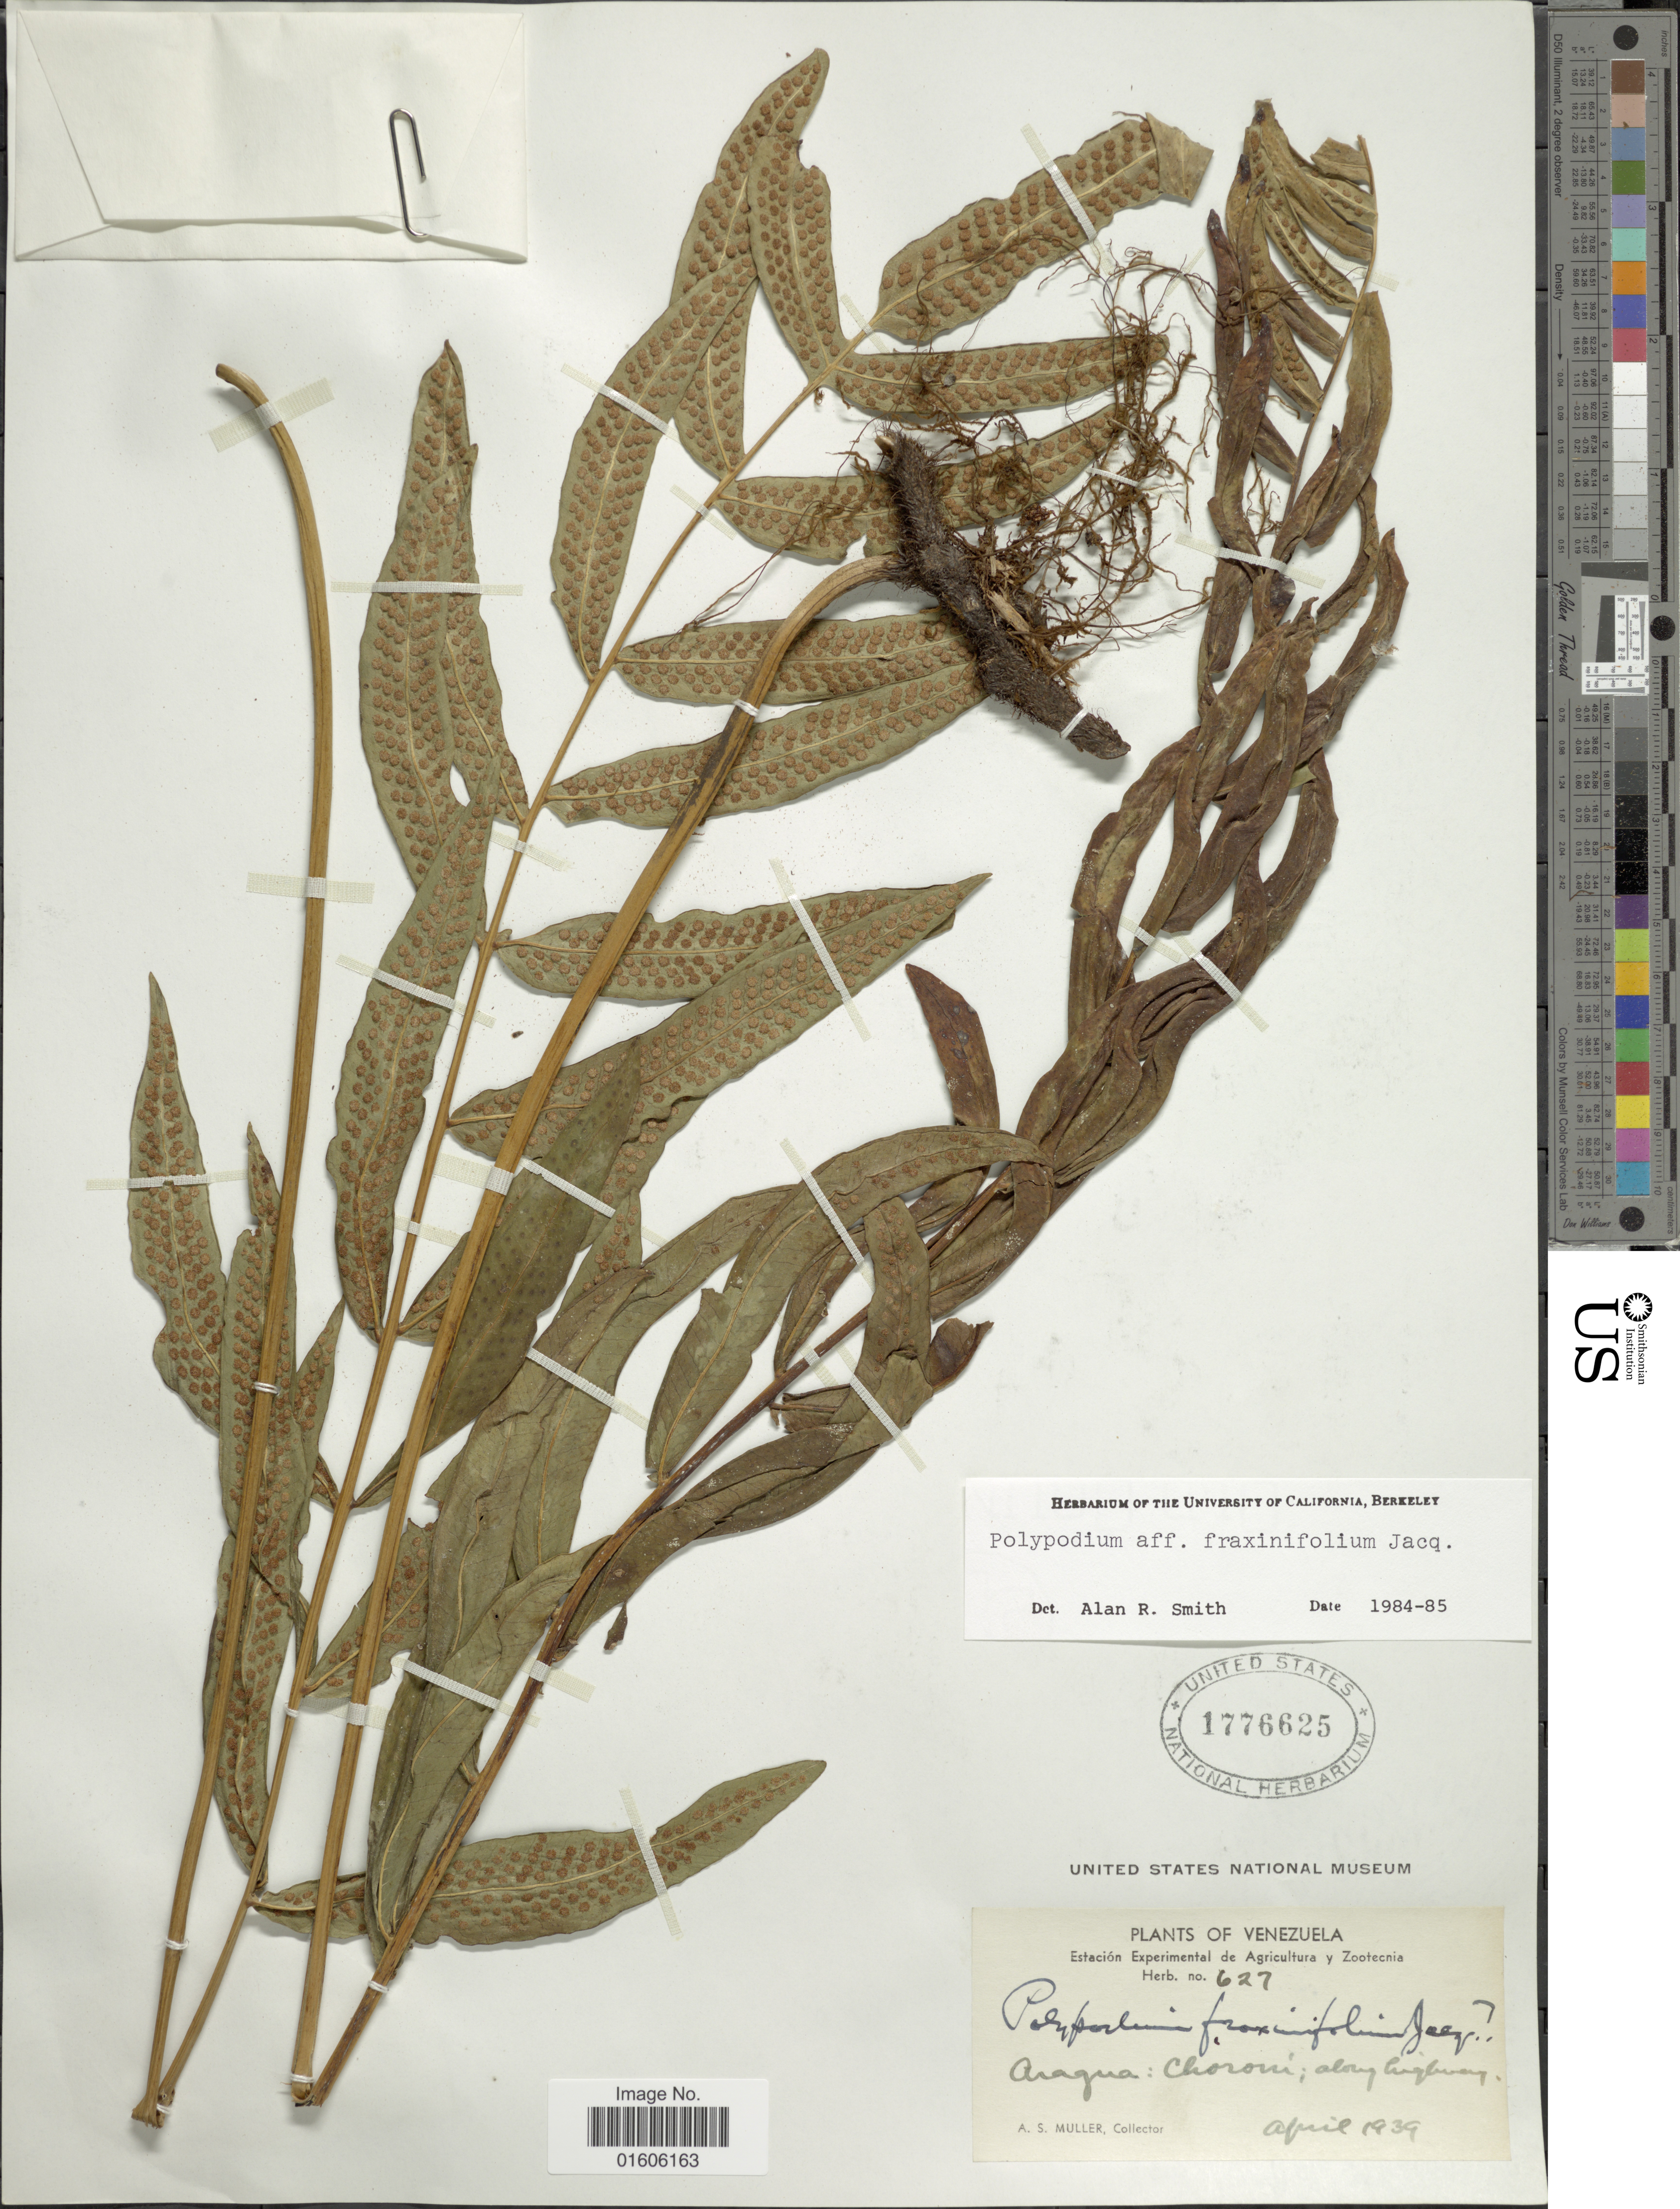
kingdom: Plantae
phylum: Tracheophyta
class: Polypodiopsida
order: Polypodiales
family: Polypodiaceae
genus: Serpocaulon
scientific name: Serpocaulon fraxinifolium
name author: (Jacq.) A.R. Sm.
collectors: A. Muller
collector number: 627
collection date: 1939-04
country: Venezuela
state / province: Aragua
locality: Estación Experimental de Agricultura y Zootecnia. Aragua: Choroni.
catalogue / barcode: US 1776625